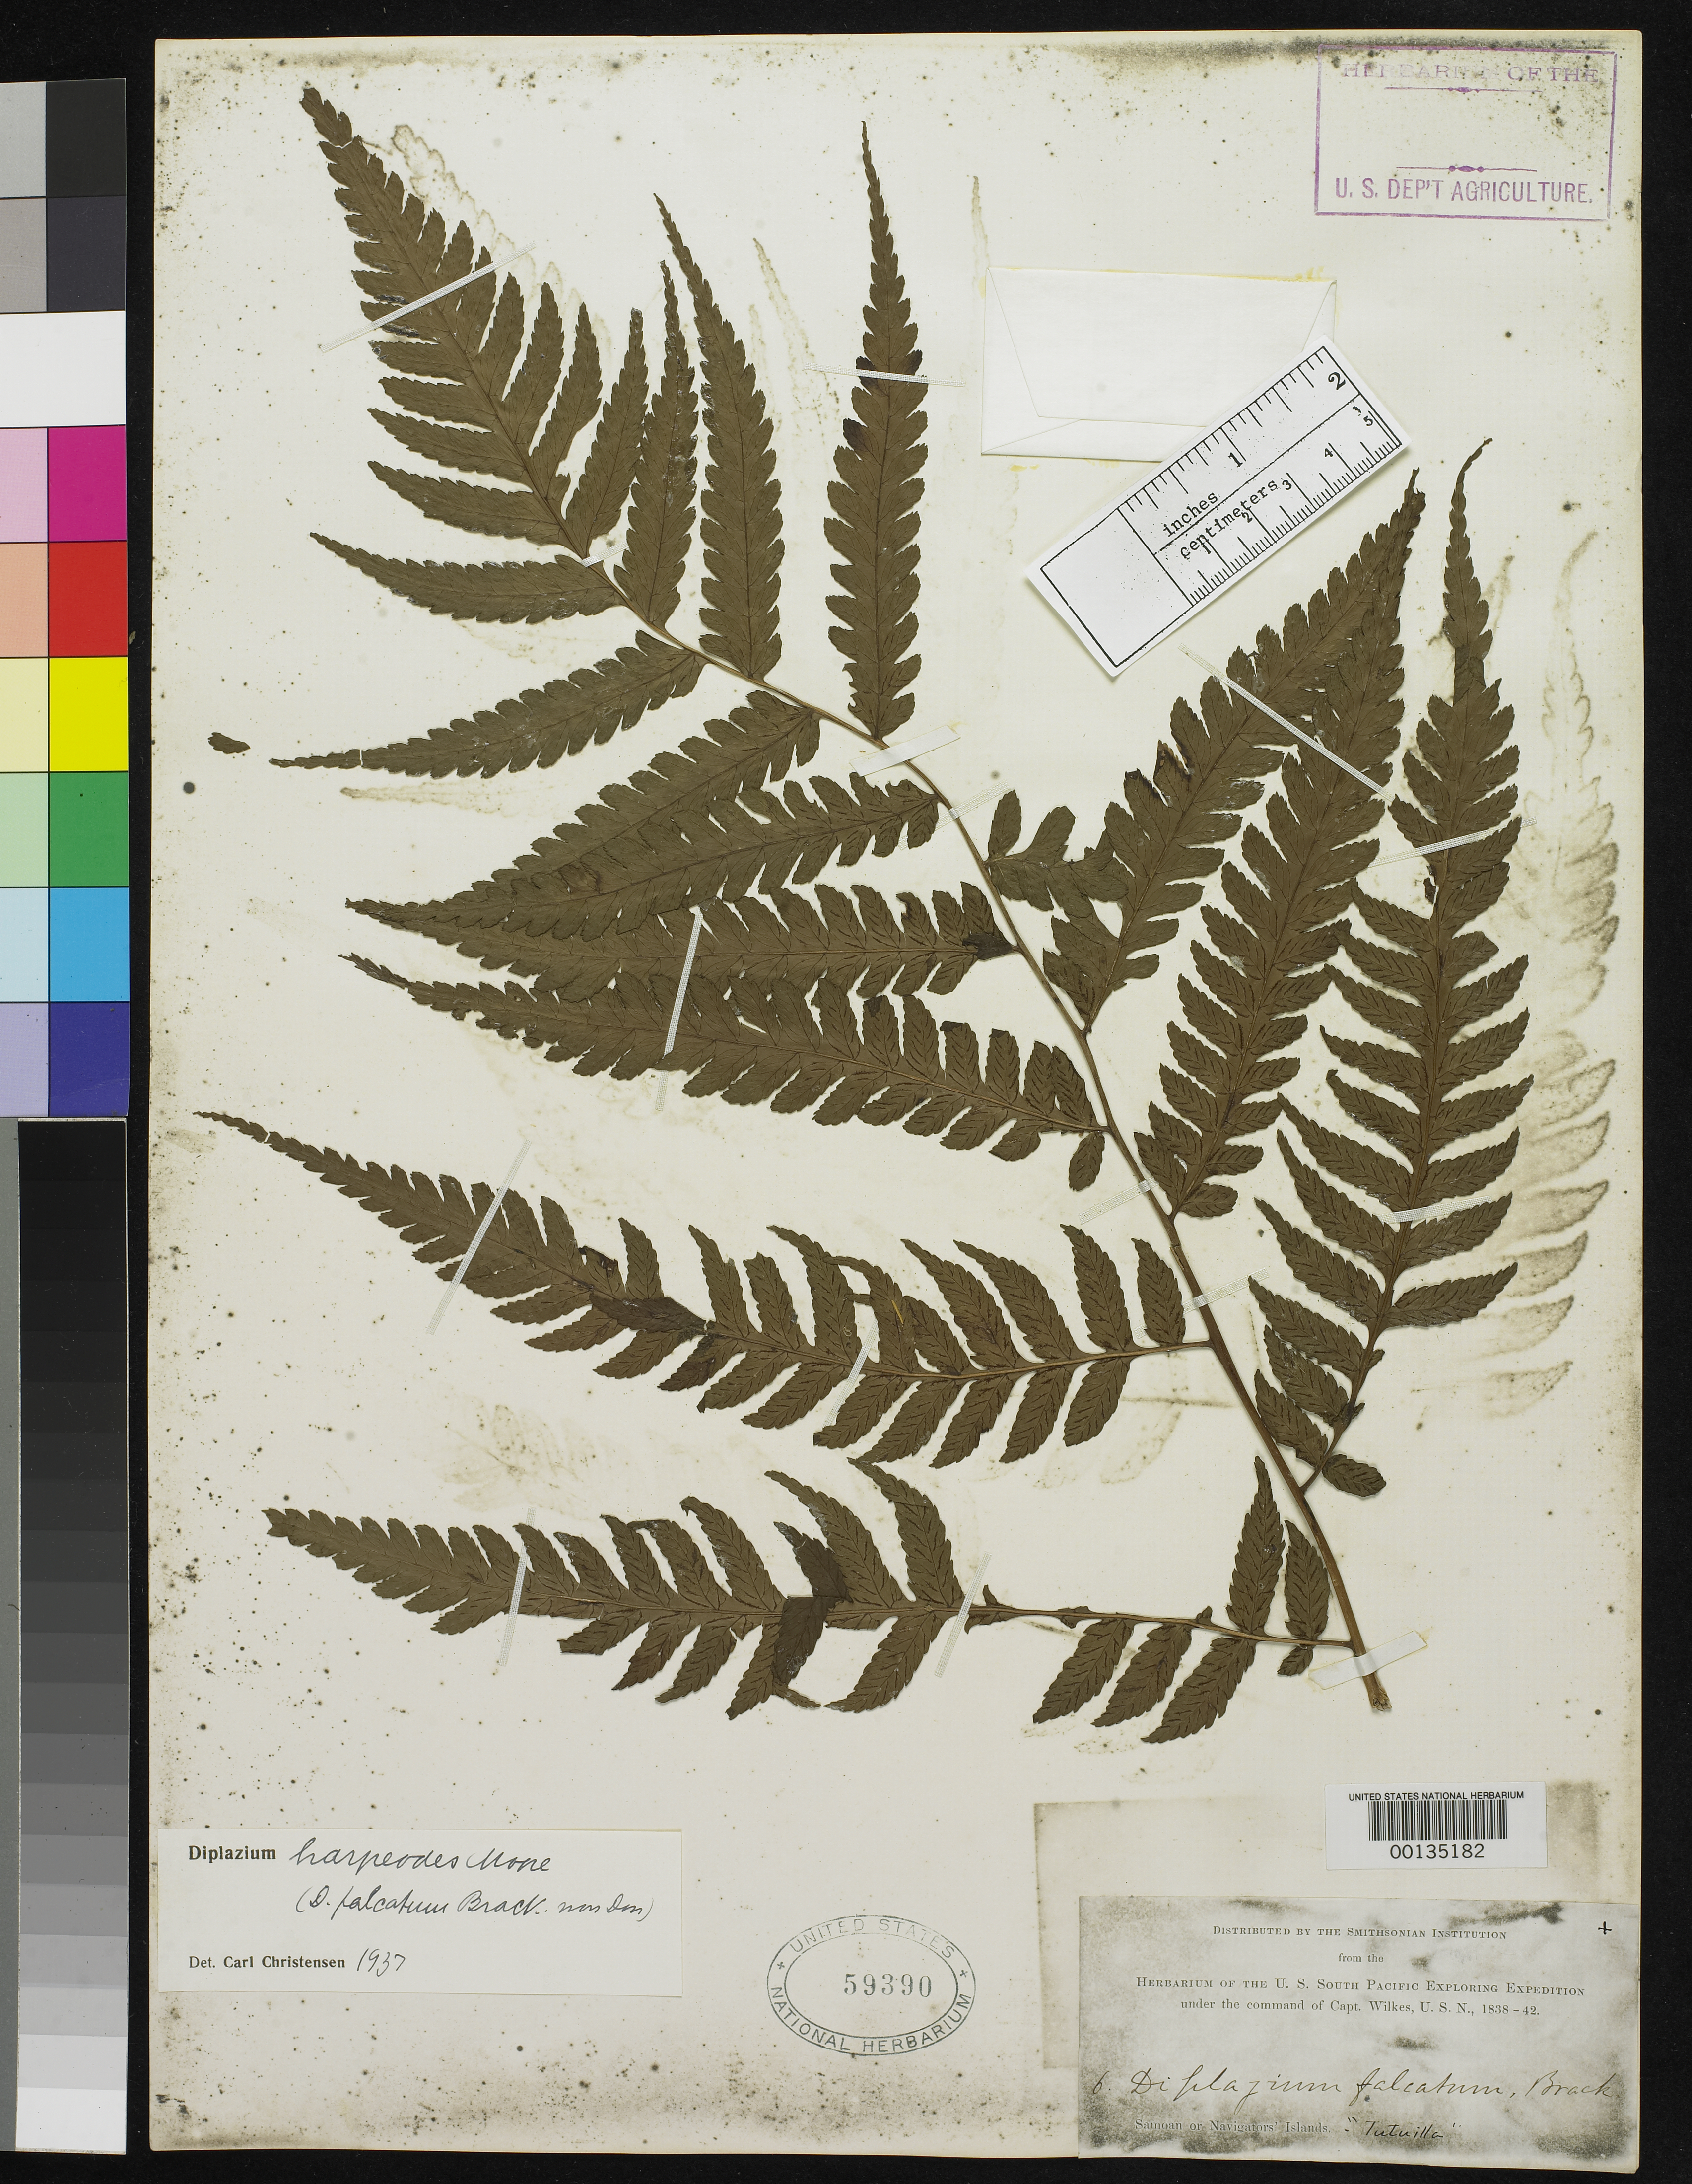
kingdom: Plantae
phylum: Tracheophyta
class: Polypodiopsida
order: Polypodiales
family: Athyriaceae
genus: Diplazium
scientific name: Diplazium falcatum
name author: Brack. in Wilkes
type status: Type Collection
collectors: Wilkes Explor. Exped.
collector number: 6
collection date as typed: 1838 to -- --- 1842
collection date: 1838/1842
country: American Samoa / Samoa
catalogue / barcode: US 59390